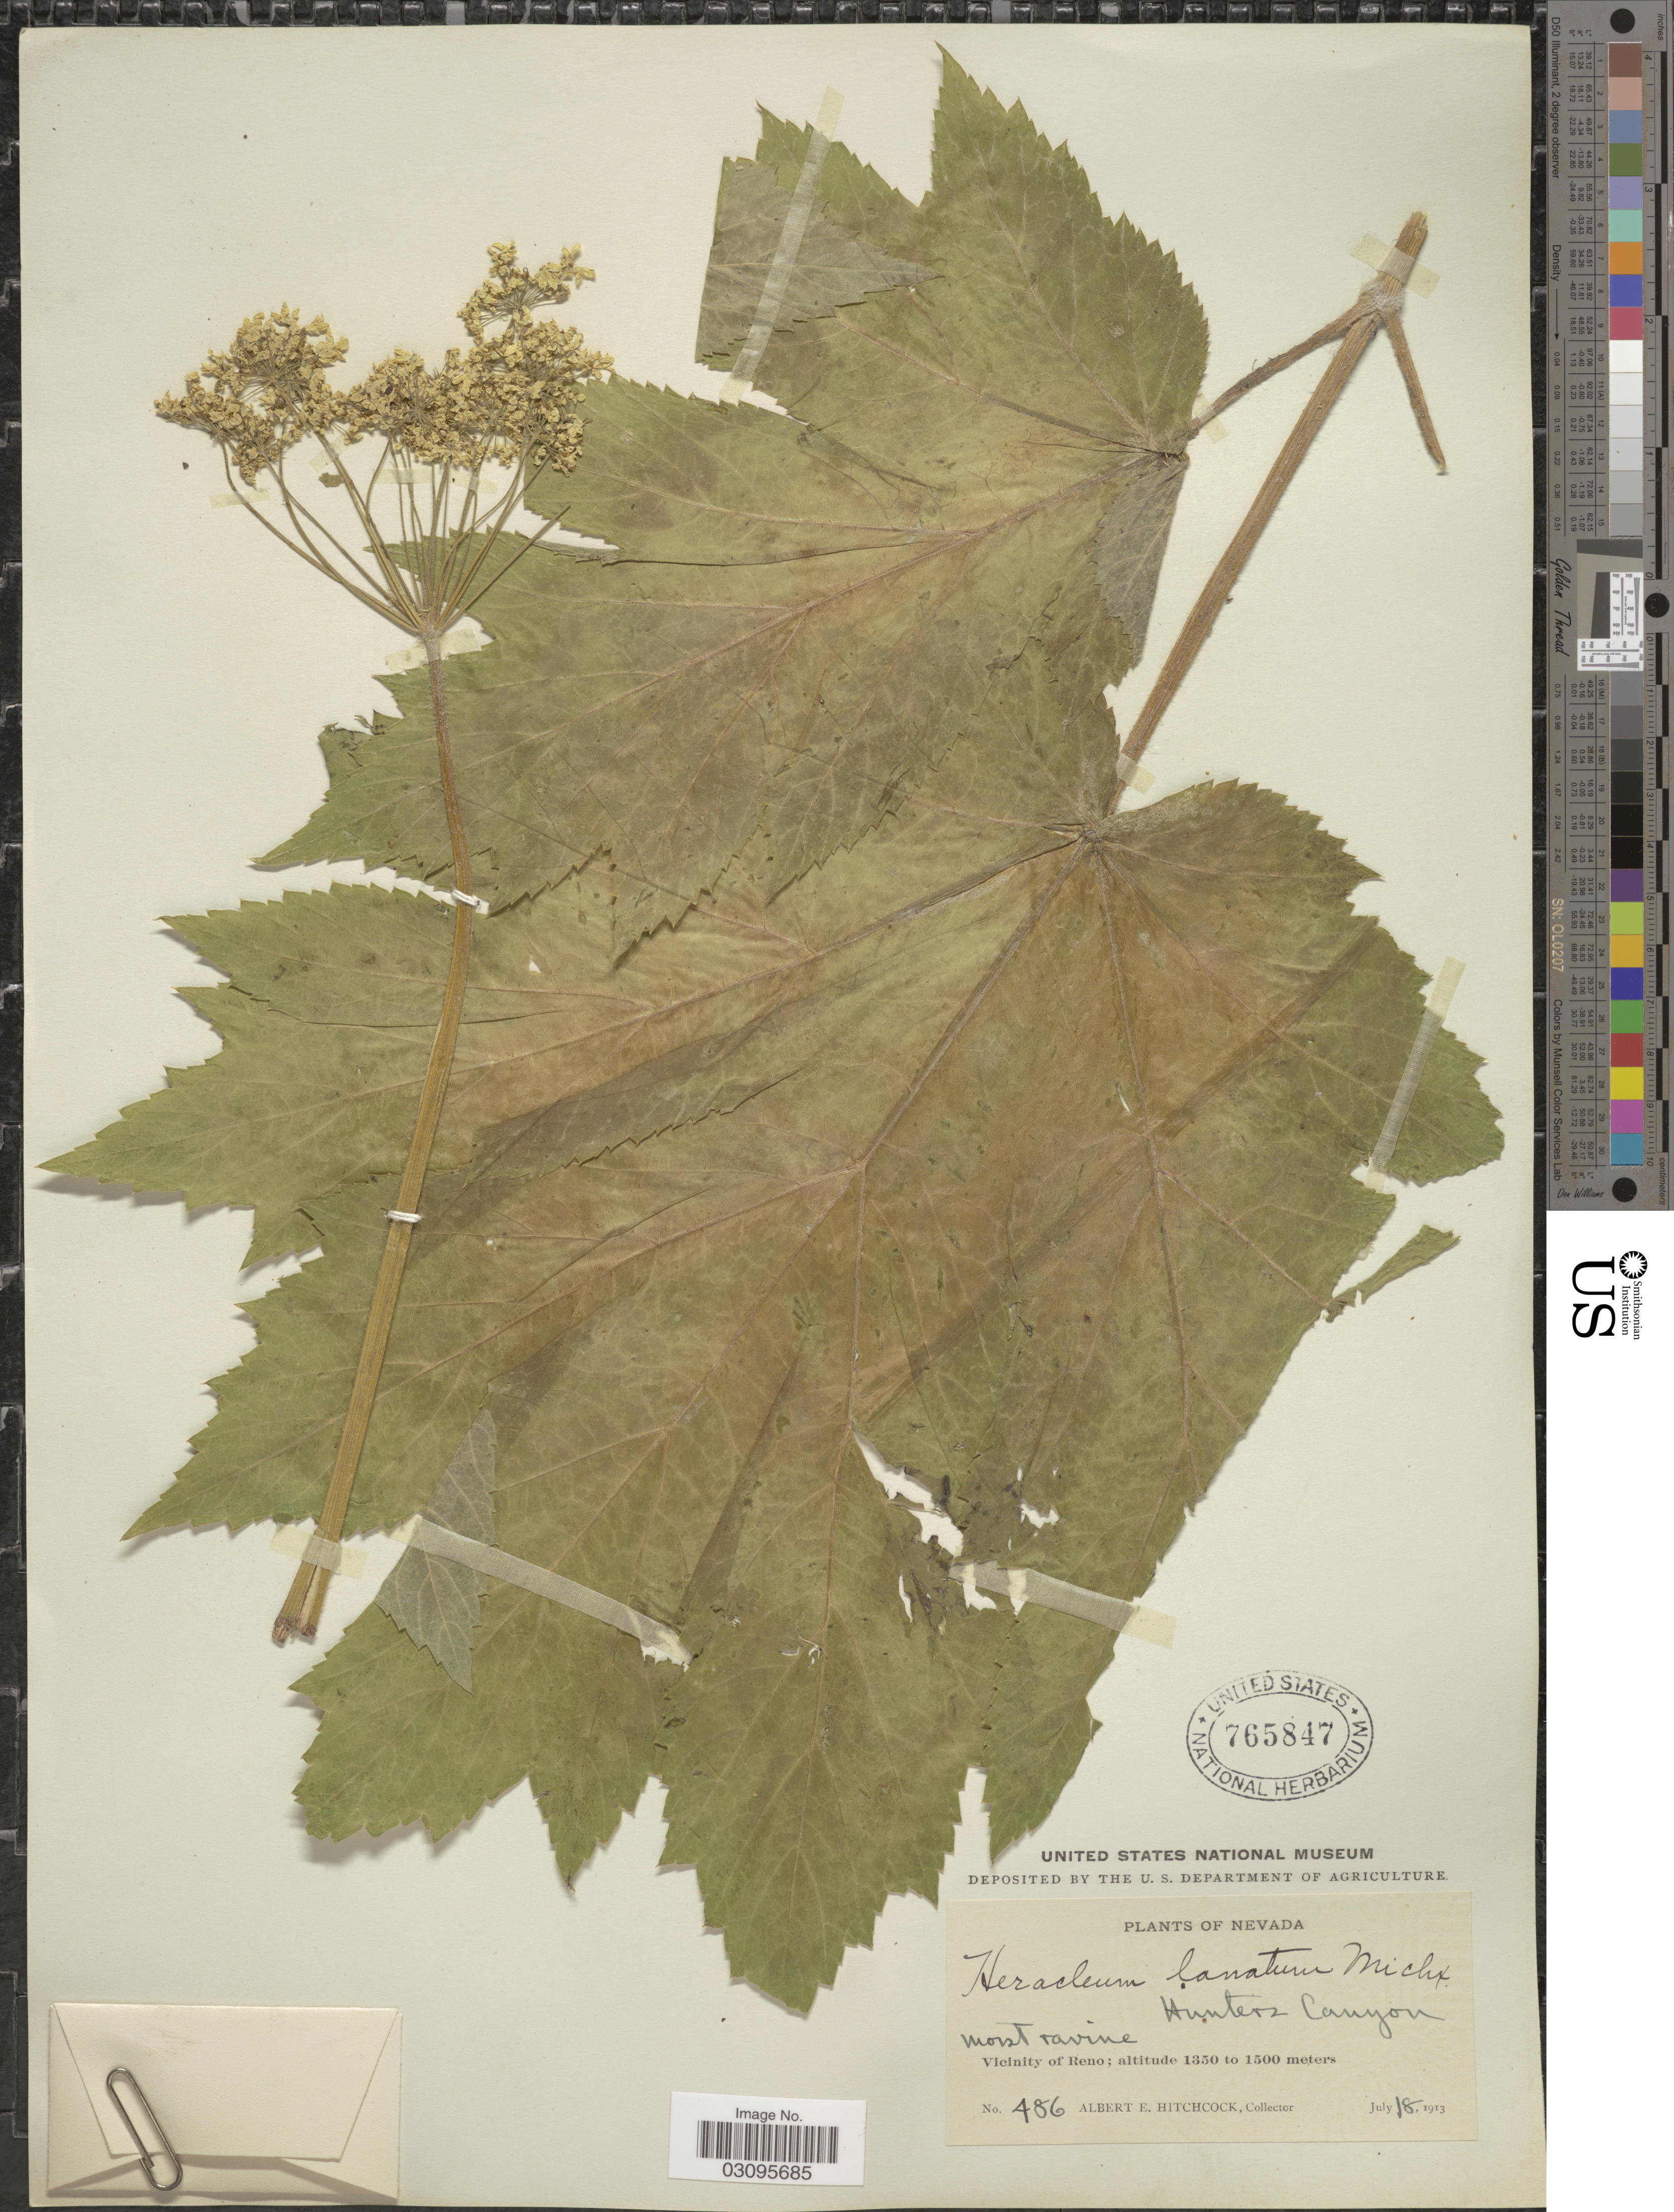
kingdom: Plantae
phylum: Tracheophyta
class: Magnoliopsida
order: Apiales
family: Apiaceae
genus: Heracleum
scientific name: Heracleum lanatum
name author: Michx.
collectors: A. S. Hitchcock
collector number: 486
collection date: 1913-07-18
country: United States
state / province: Nevada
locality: Hunters Canyon. Vicinity of Reno.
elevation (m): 1350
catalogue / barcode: US 765847